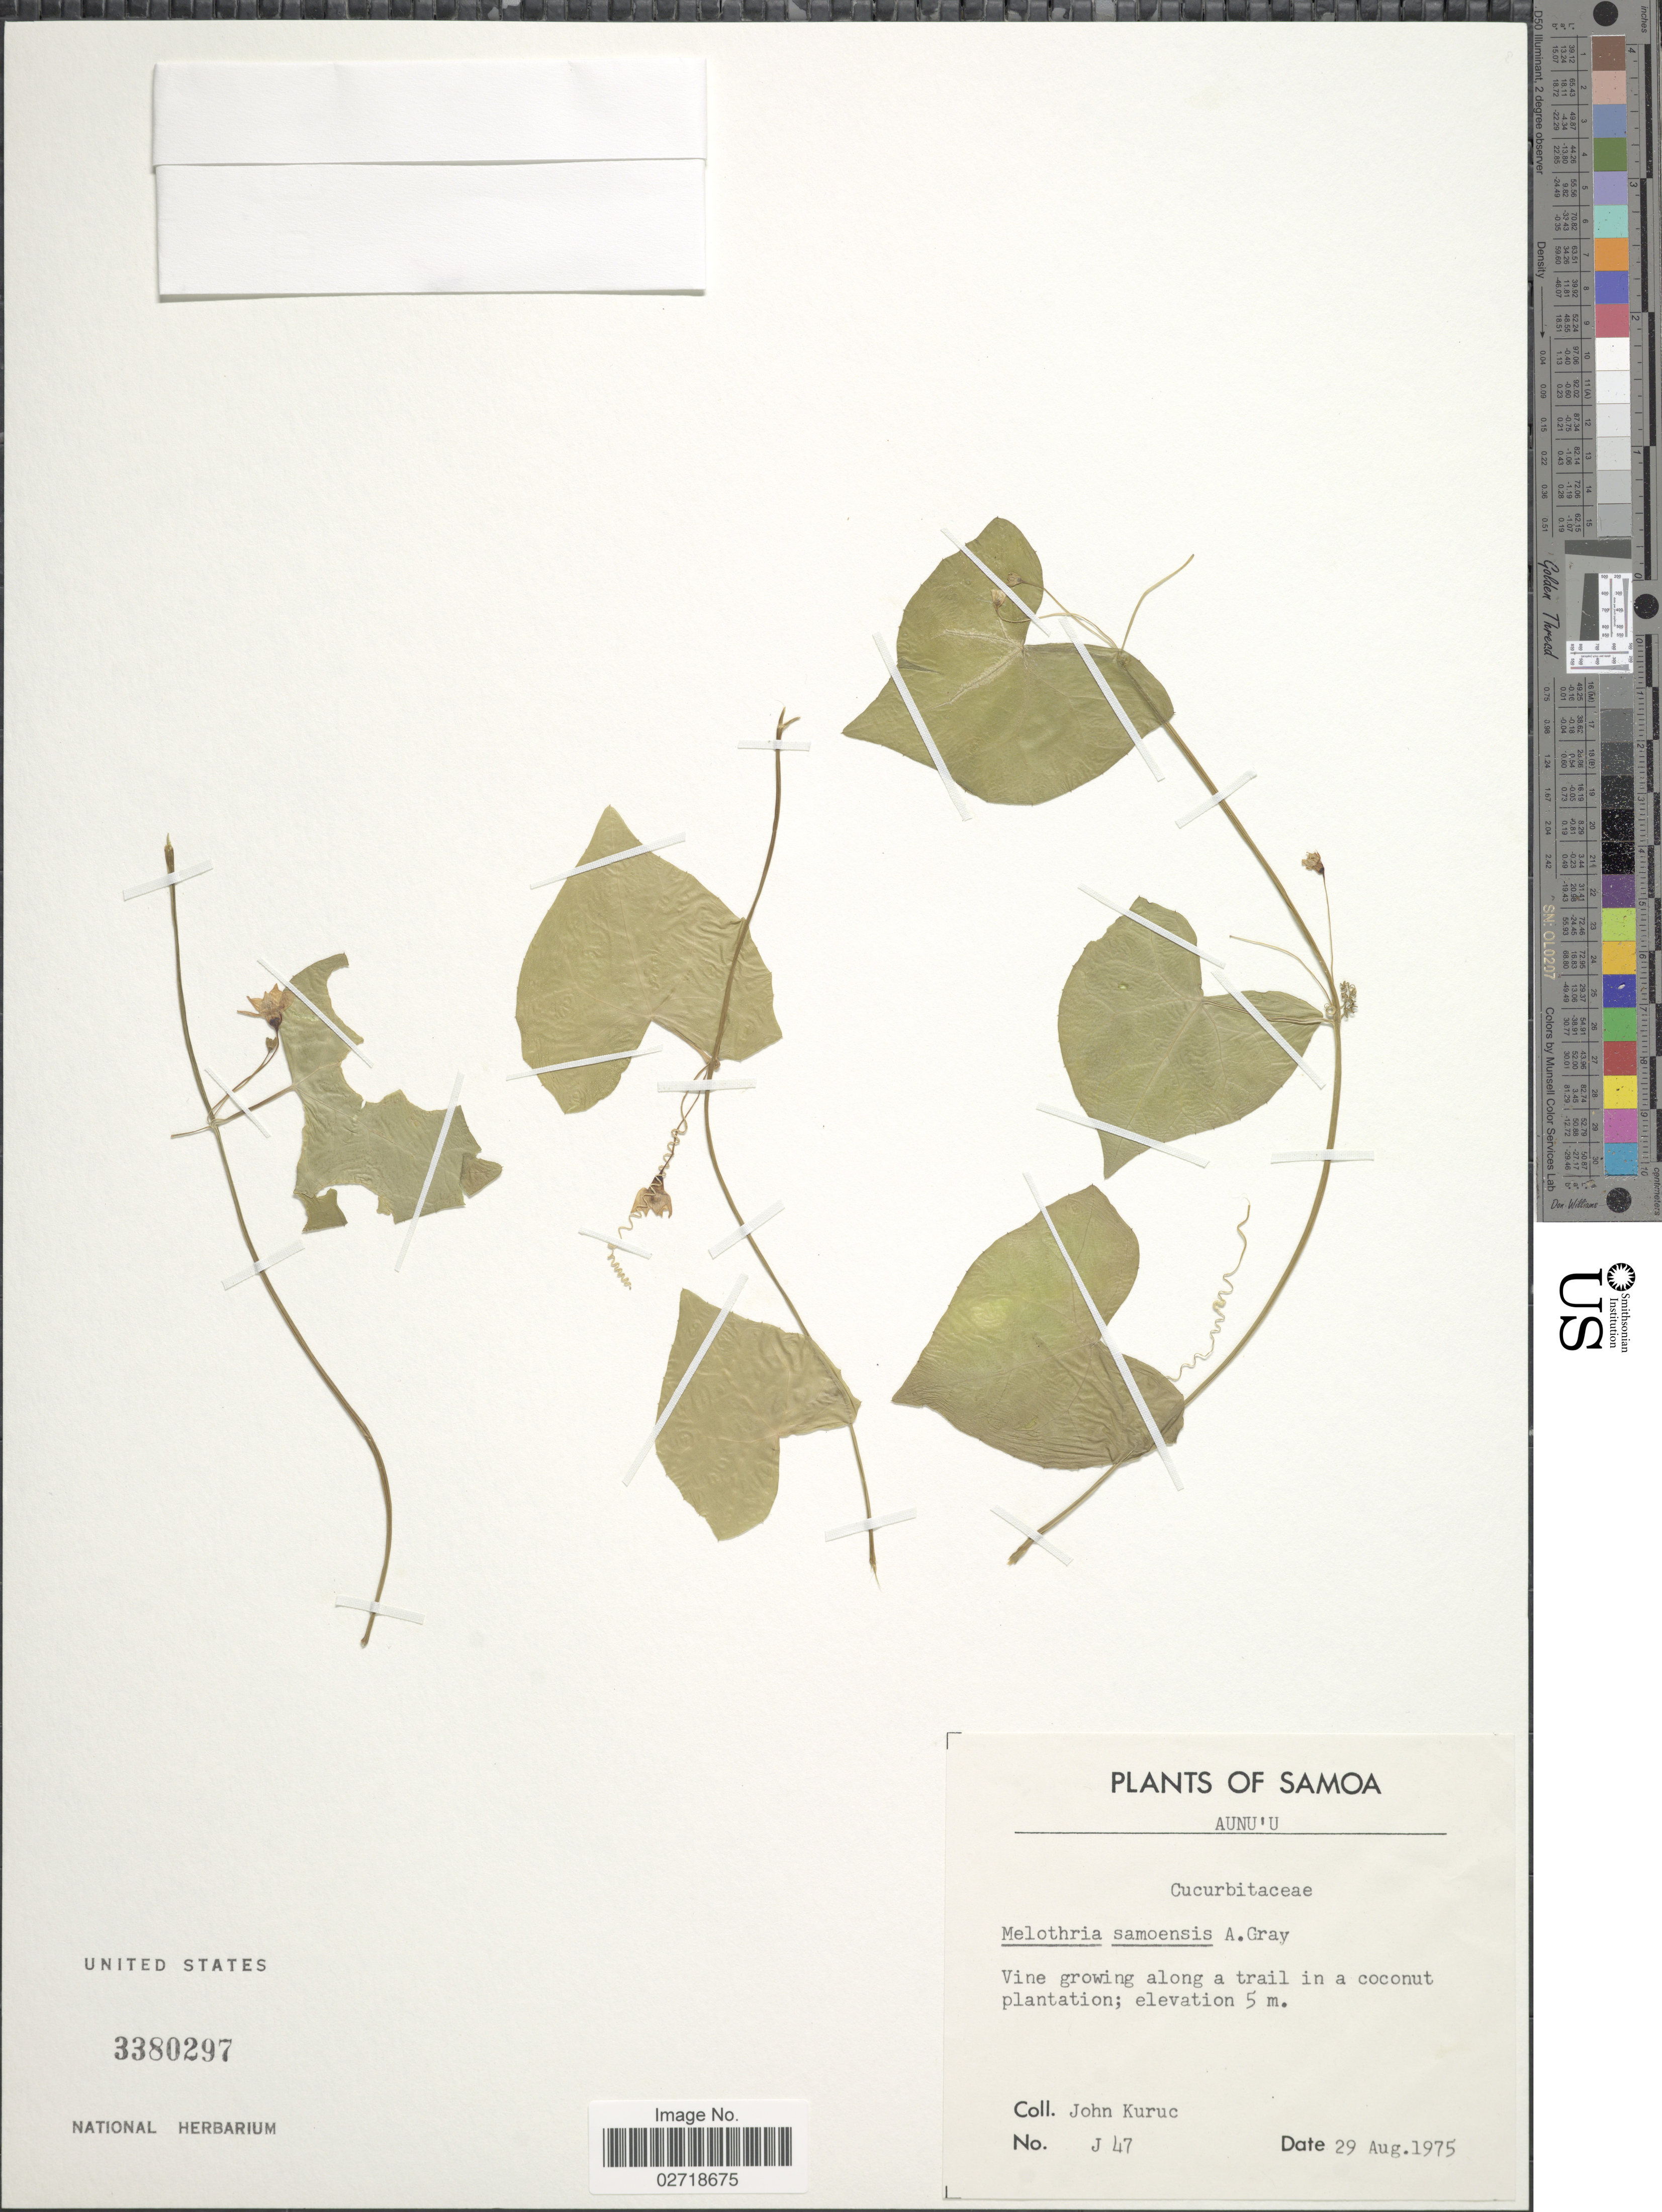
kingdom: Plantae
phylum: Tracheophyta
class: Magnoliopsida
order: Cucurbitales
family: Cucurbitaceae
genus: Zehneria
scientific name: Zehneria samoensis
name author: (A. Gray) Fosberg & Sachet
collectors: J. Kuruc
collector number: J 47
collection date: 1975-08-29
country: American Samoa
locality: Samoa, Aunu'u, along a trail in a coconut plantation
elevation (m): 5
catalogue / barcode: US 3380297